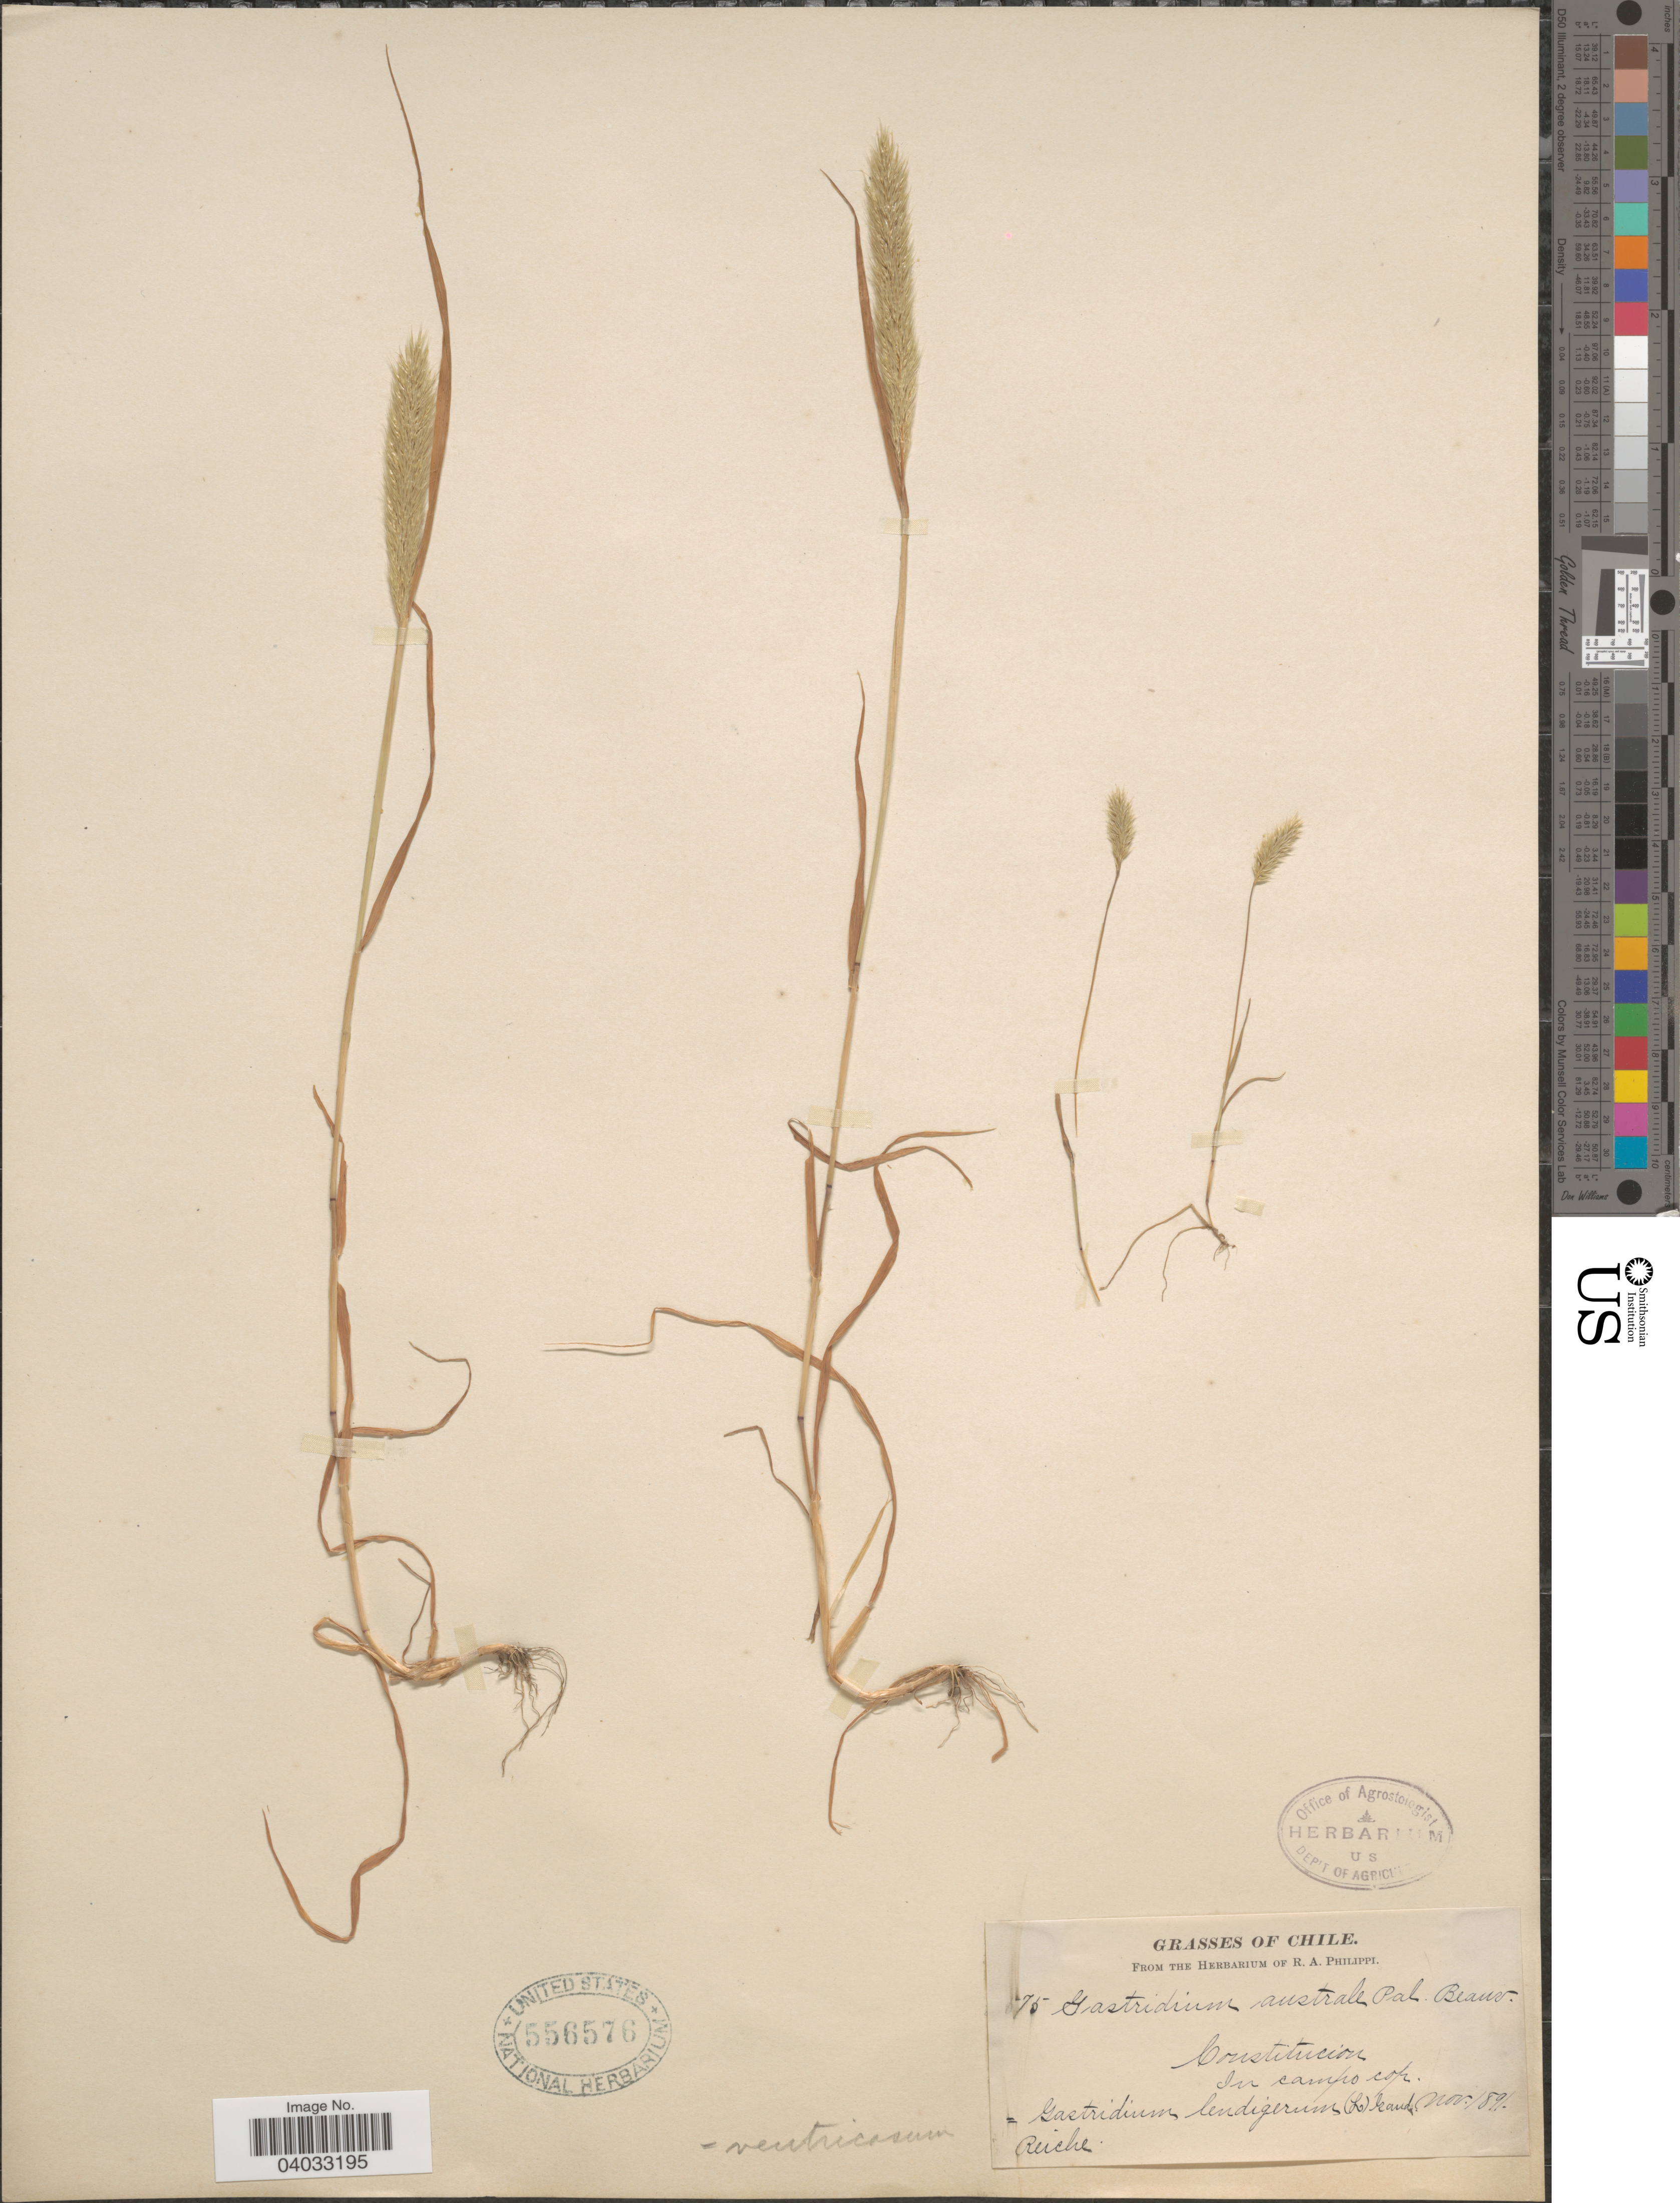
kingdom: Plantae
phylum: Tracheophyta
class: Liliopsida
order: Poales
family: Poaceae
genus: Gastridium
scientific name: Gastridium ventricosum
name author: (Gouan) Schinz & Thell.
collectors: Reiche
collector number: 75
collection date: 1891-11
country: Chile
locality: Constitución. In campo cop.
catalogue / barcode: US 556576